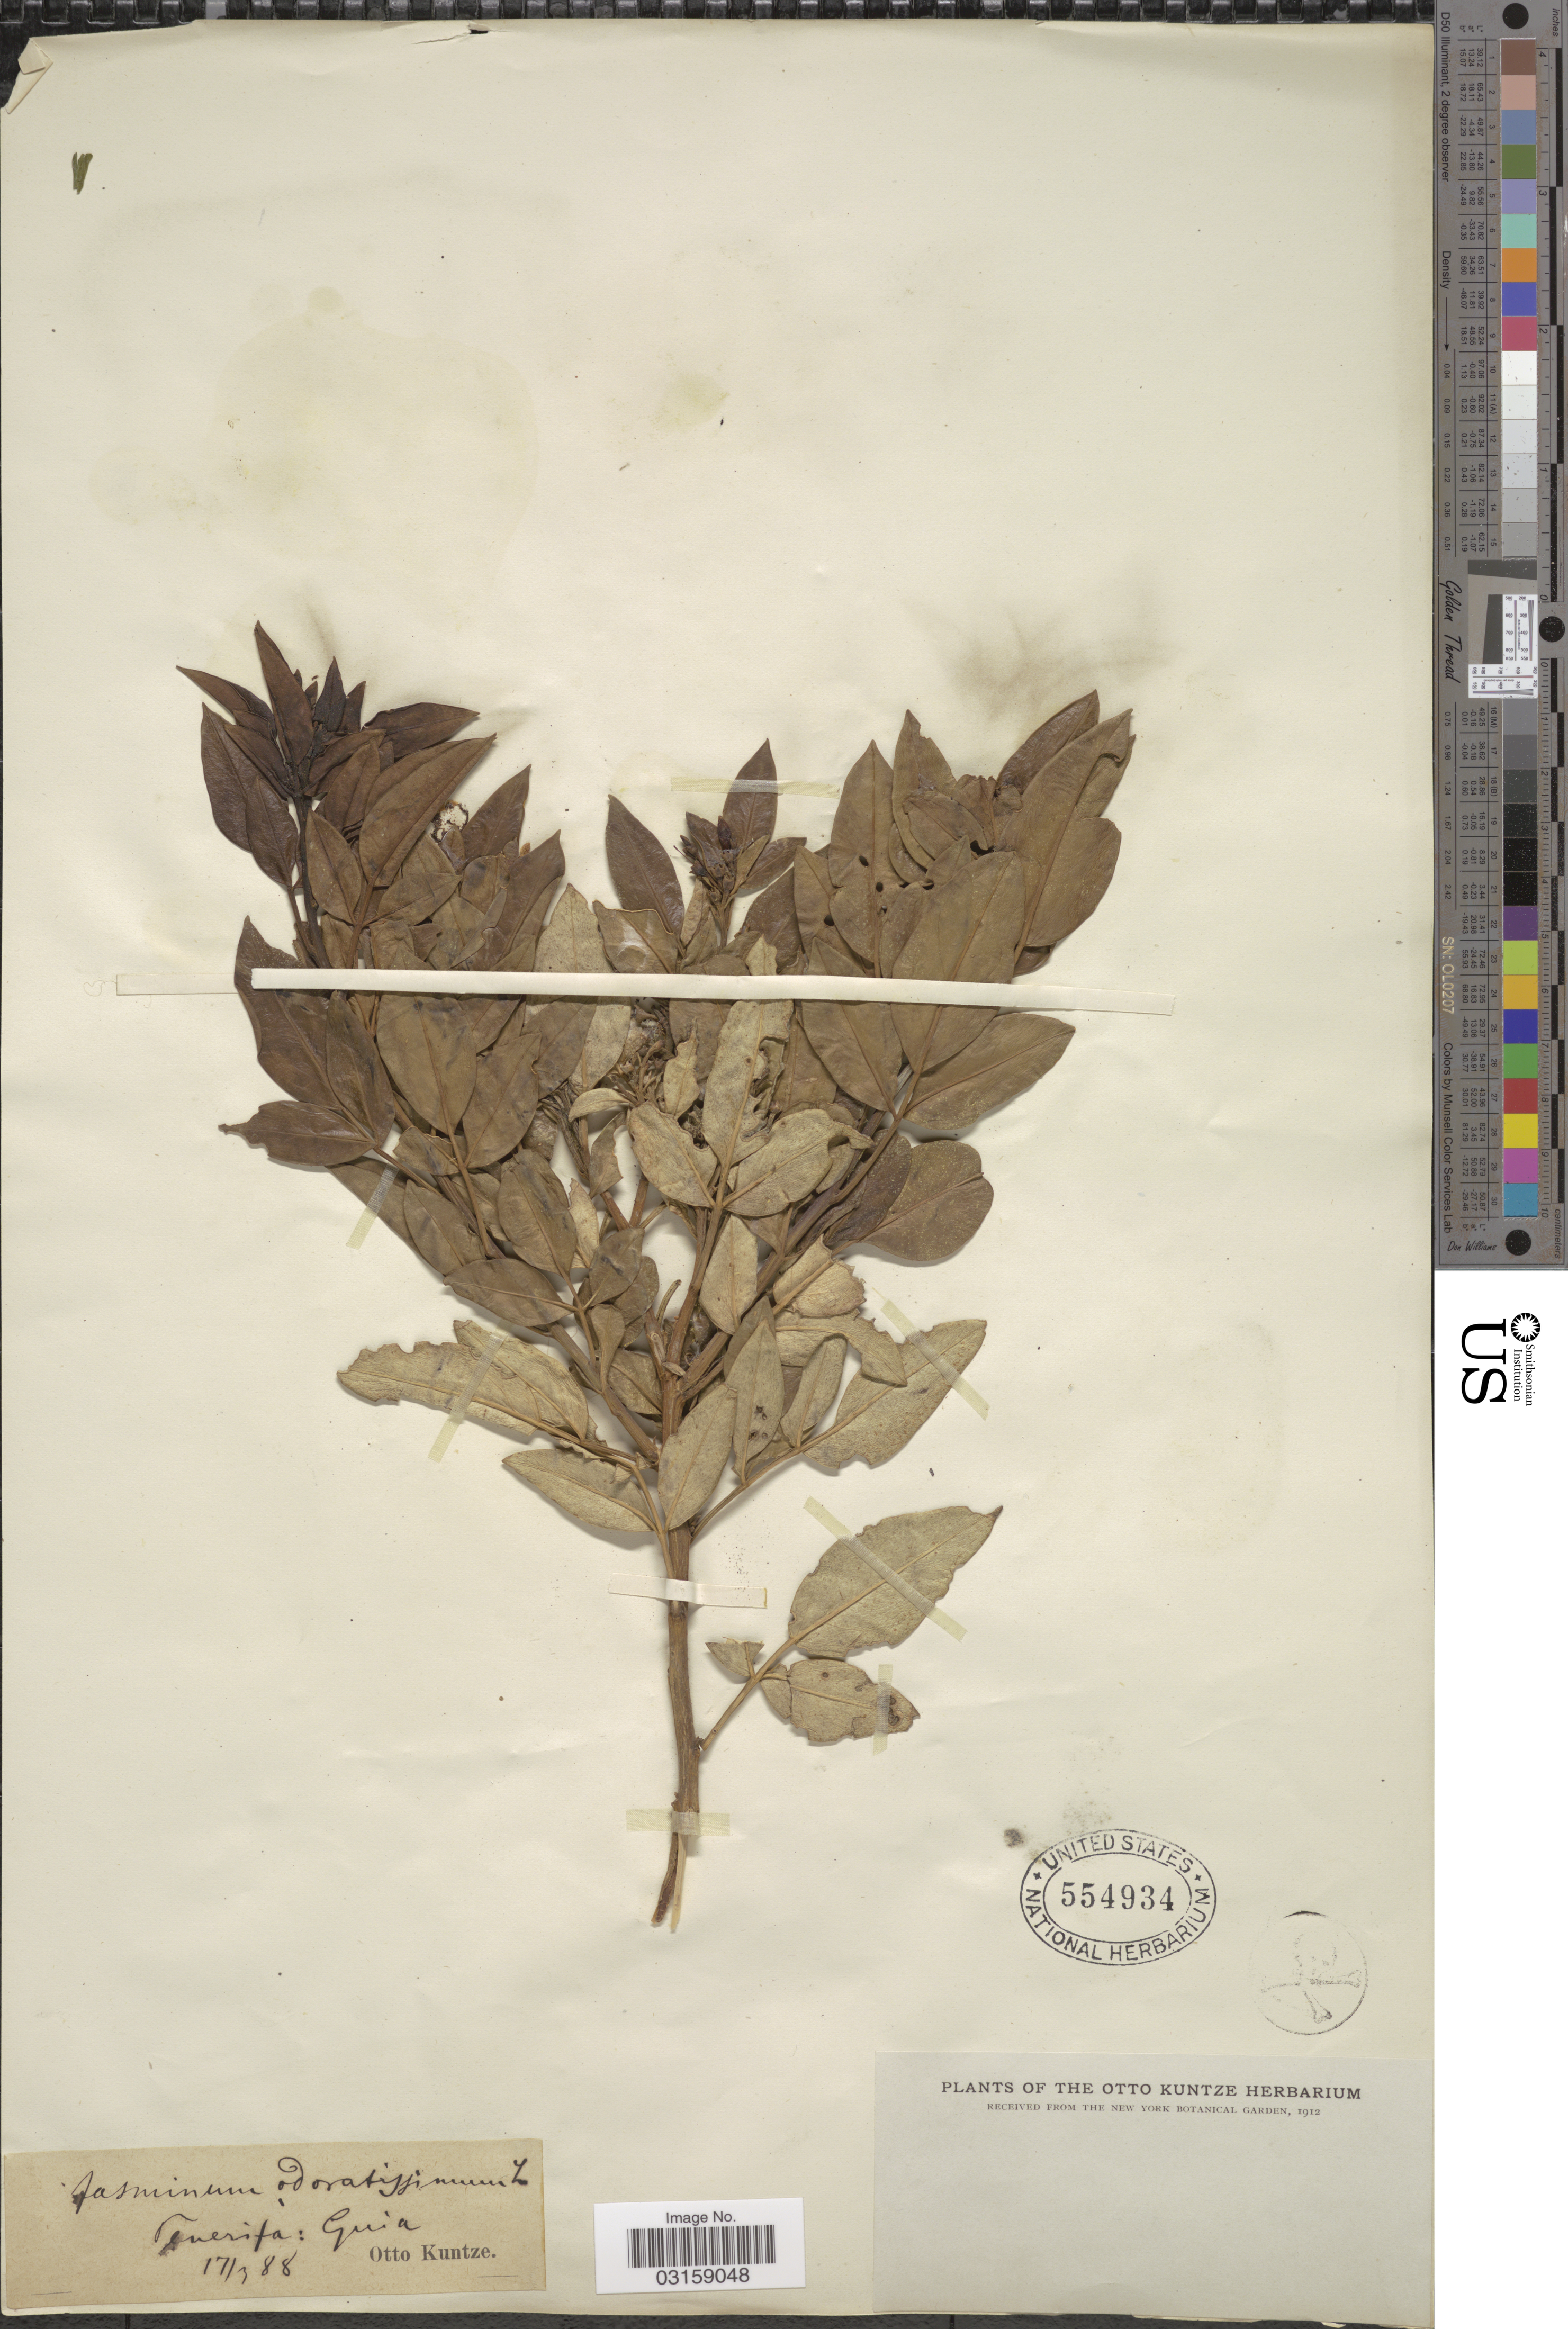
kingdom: Plantae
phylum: Tracheophyta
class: Magnoliopsida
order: Lamiales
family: Oleaceae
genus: Jasminum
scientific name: Jasminum odoratissimum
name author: L.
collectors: C.E.O. Kuntze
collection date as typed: Transcribed d/m/y: 17/3/88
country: Spain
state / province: Canarias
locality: Tenerifa: Guia.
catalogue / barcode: US 554934